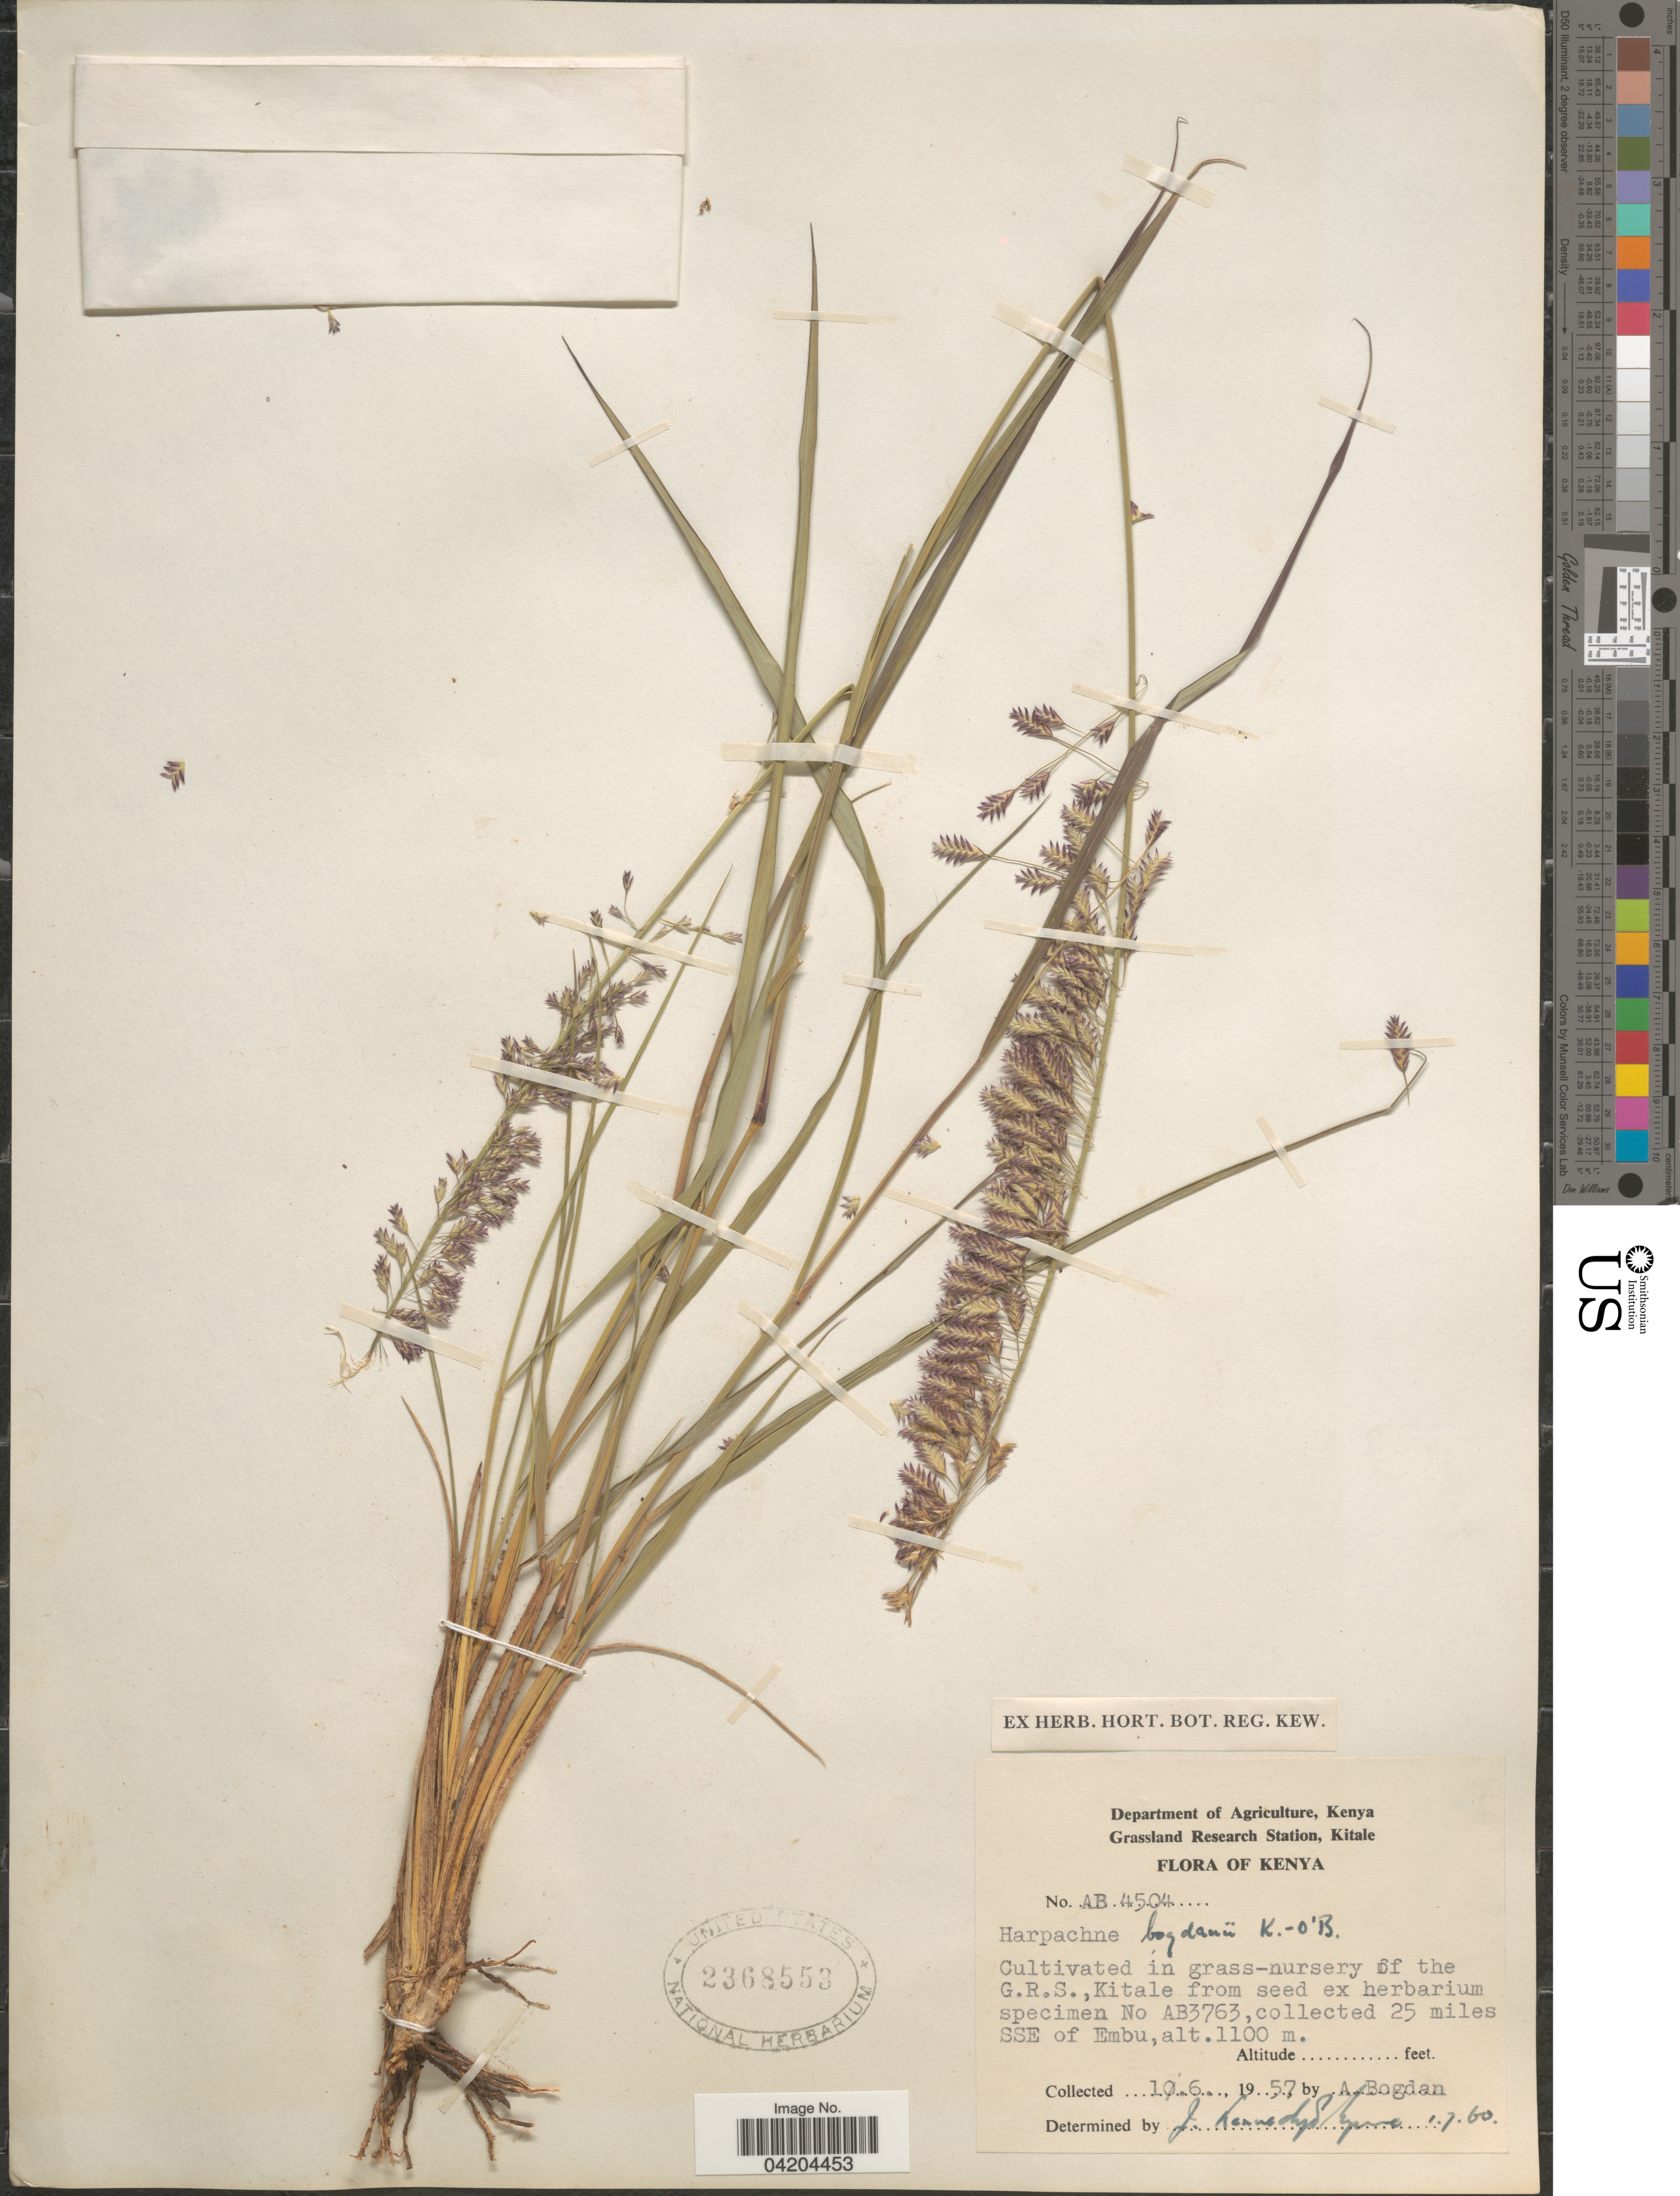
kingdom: Plantae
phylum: Tracheophyta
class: Liliopsida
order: Poales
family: Poaceae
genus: Eragrostis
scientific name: Eragrostis bogdanii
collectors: A. Bogdan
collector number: AB 4504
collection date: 1957-06-10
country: Kenya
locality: Cultivated in grass-nursery of the G.R.S. Collected 25 miles SSE of Embu.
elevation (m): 1100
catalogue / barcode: US 2368553